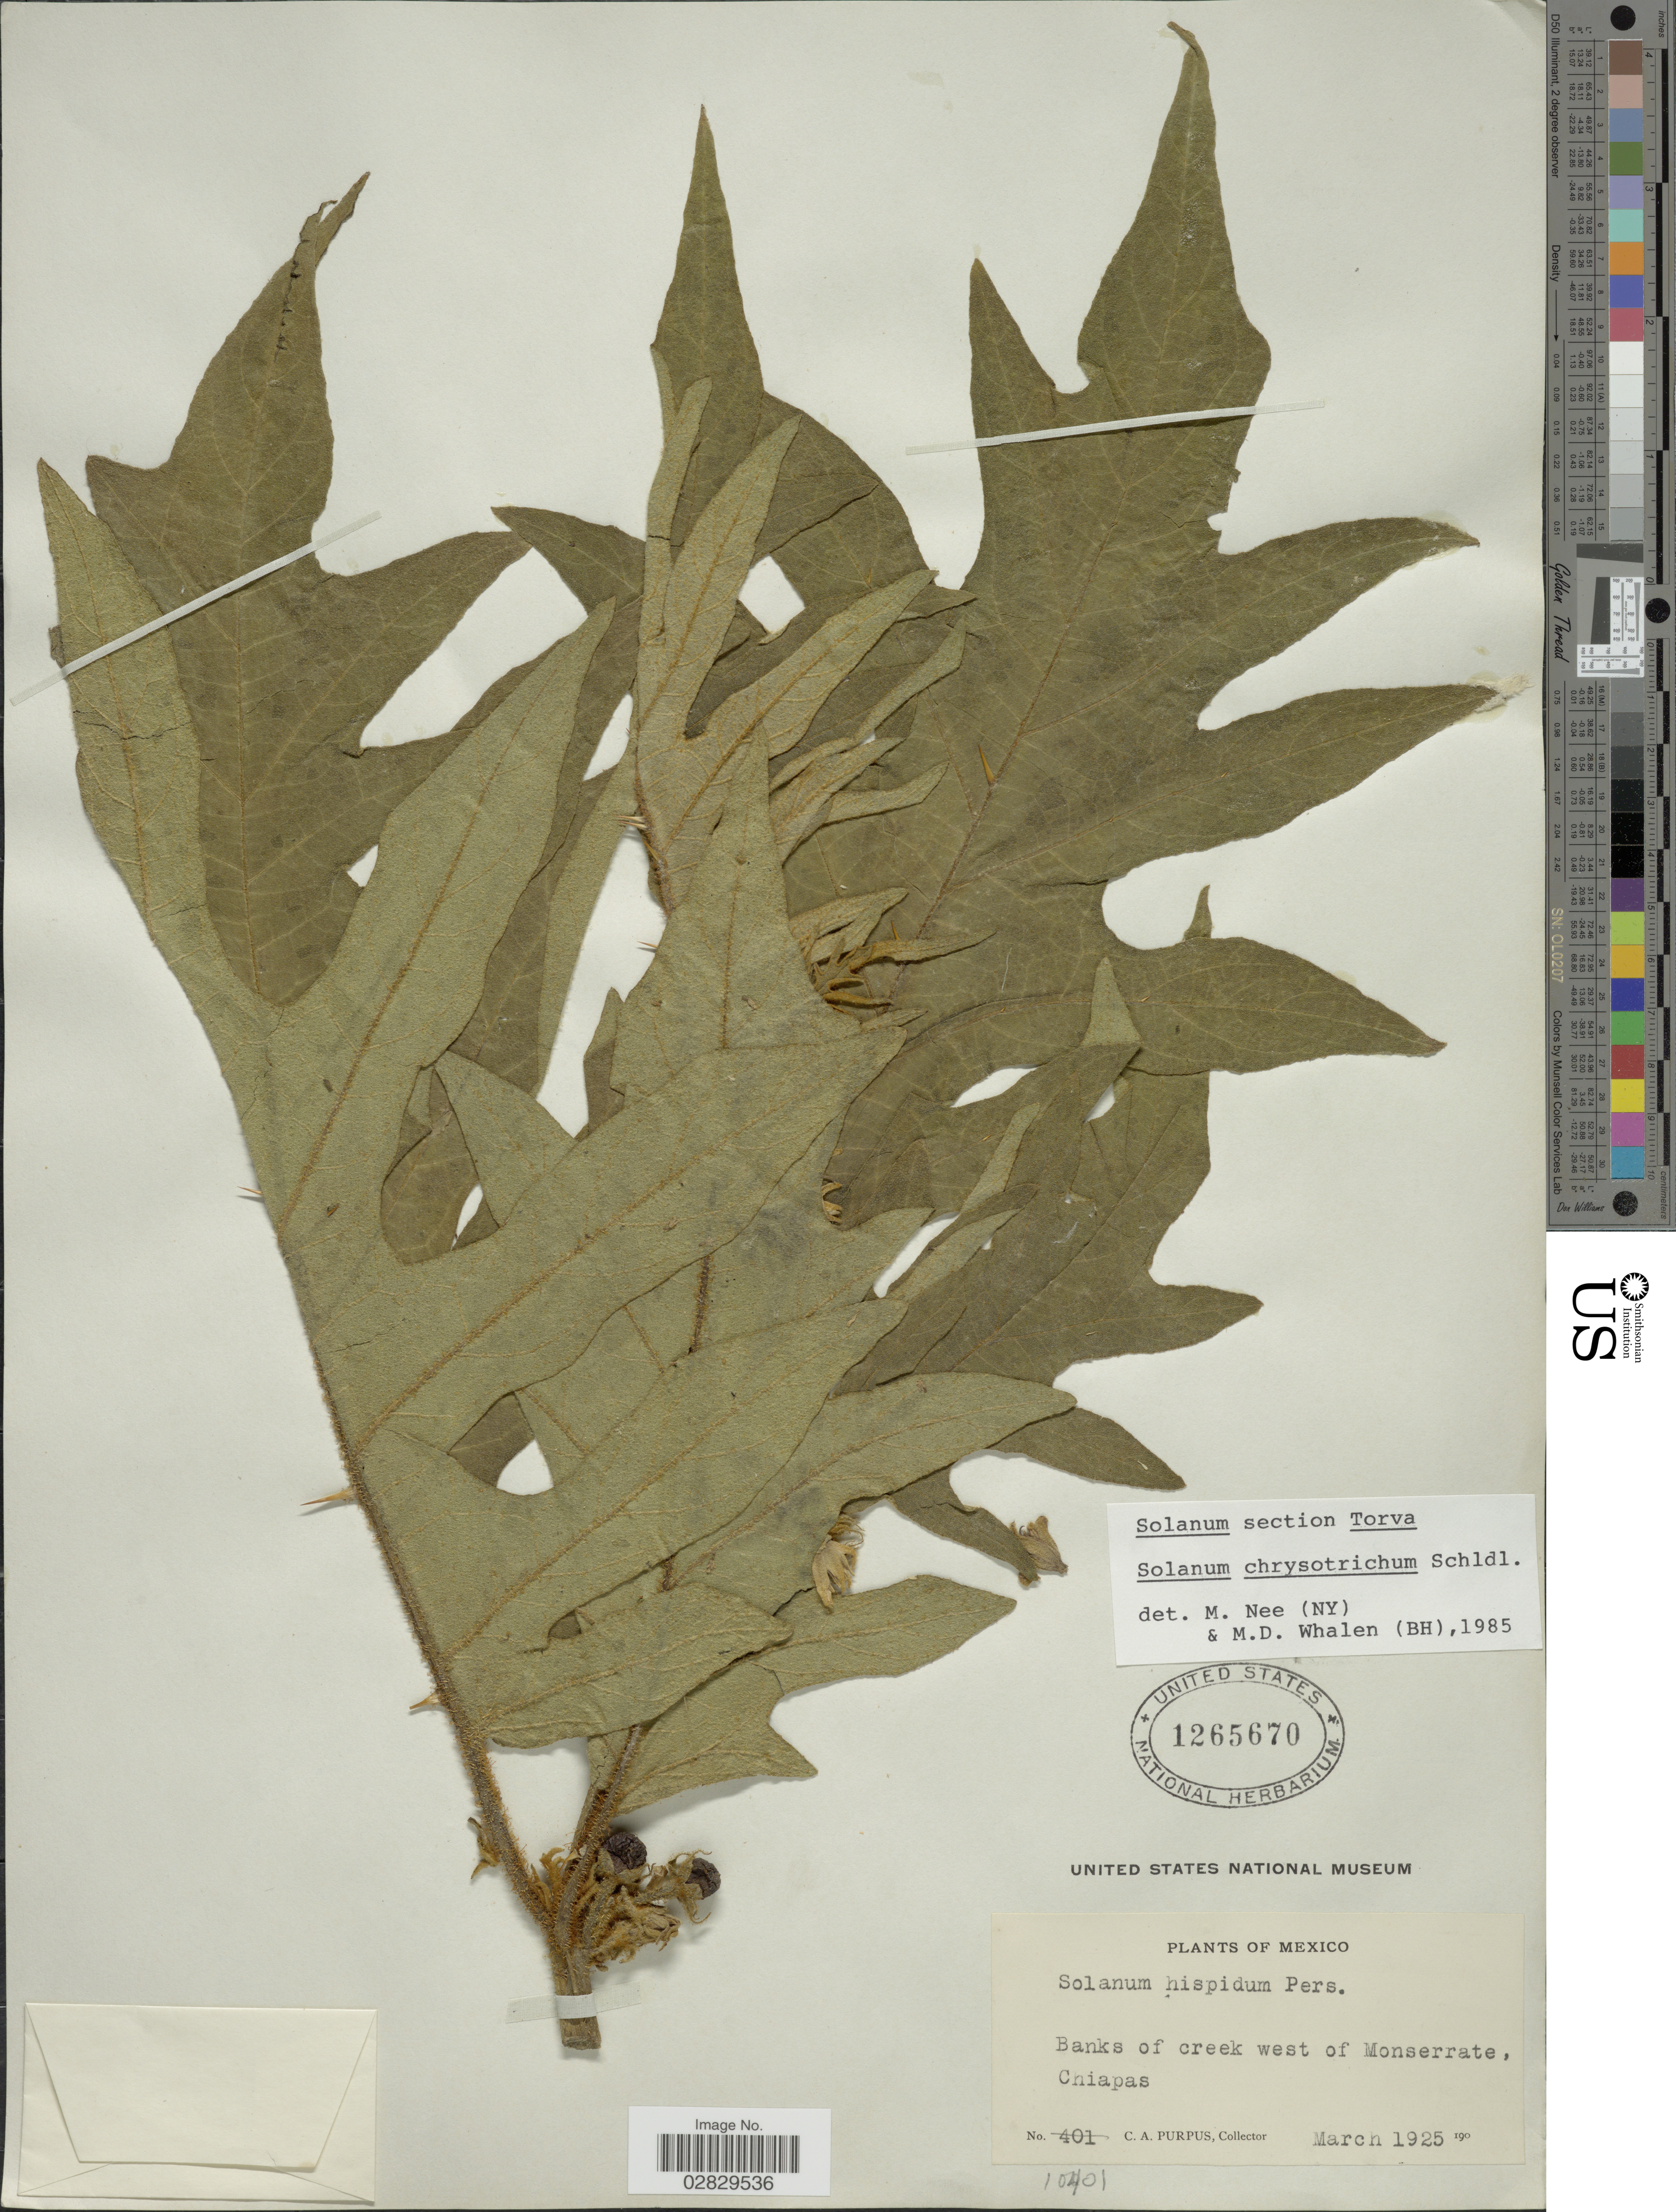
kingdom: Plantae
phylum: Tracheophyta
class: Magnoliopsida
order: Solanales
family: Solanaceae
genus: Solanum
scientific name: Solanum chrysotrichum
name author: Schltdl.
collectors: C. A. Purpus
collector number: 10401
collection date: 1925-03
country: Mexico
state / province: Chiapas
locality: Banks of creek west of Monserrate.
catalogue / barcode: US 1265670